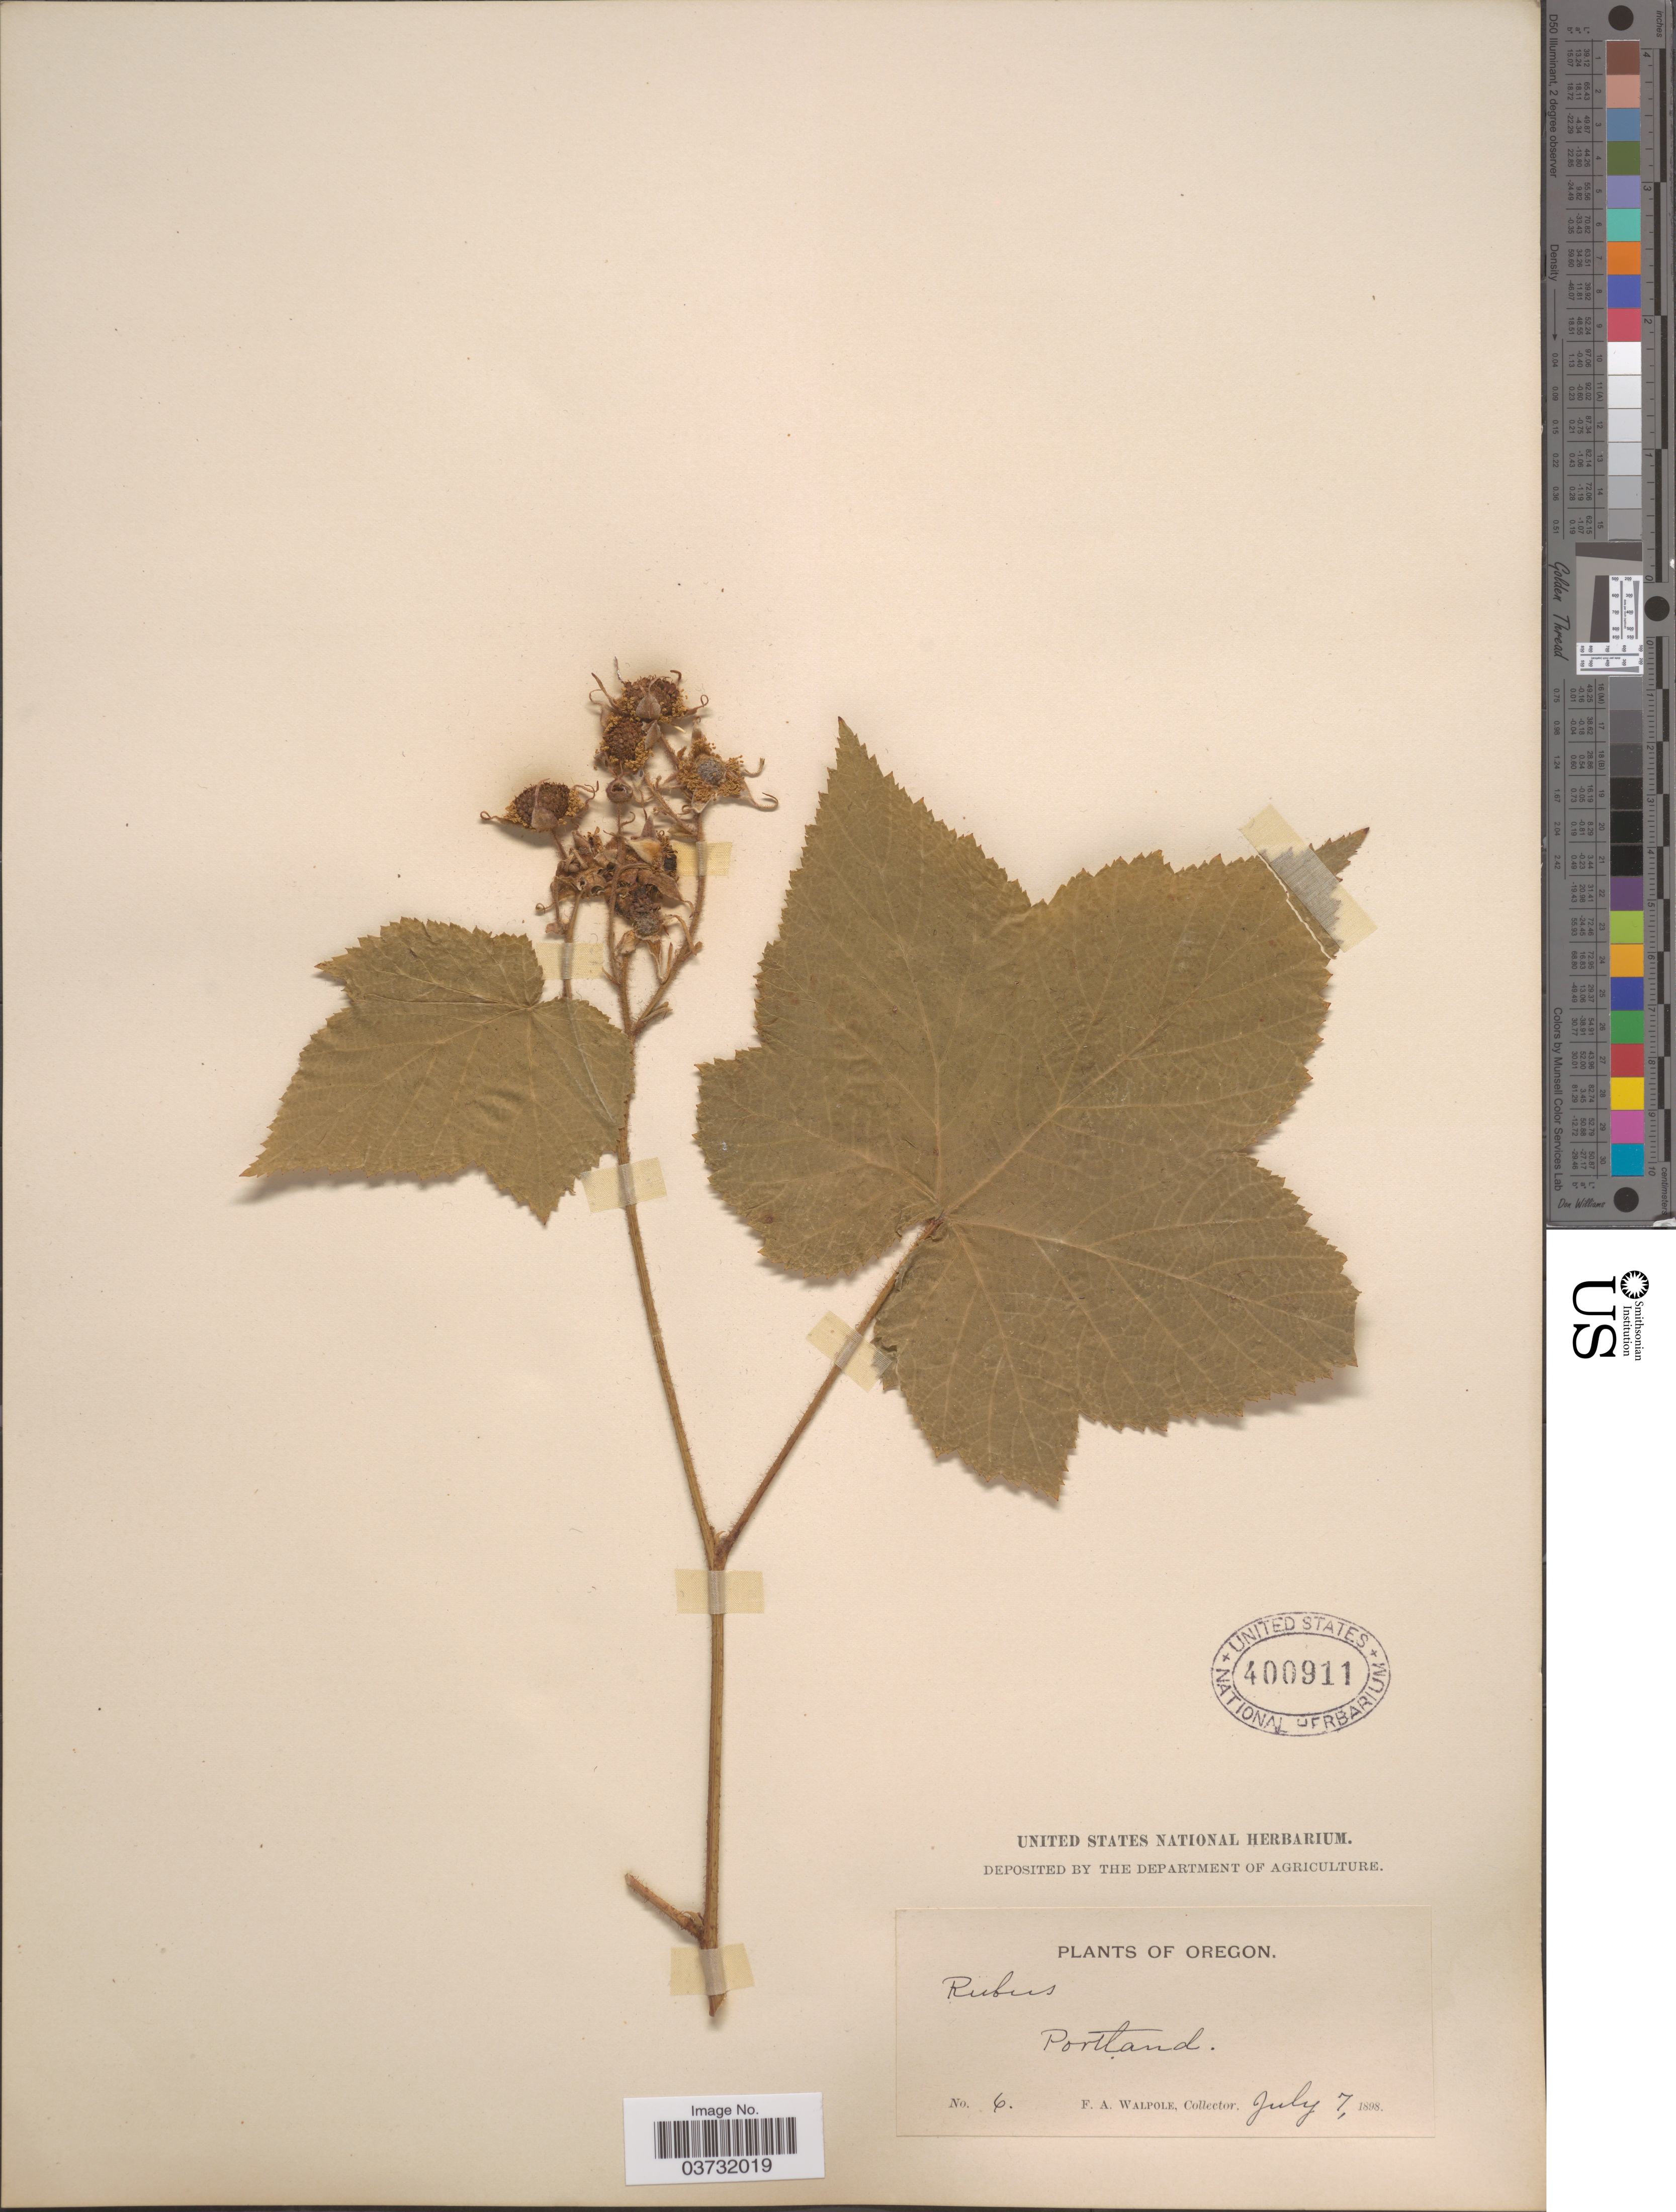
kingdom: Plantae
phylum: Tracheophyta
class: Magnoliopsida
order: Rosales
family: Rosaceae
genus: Rubus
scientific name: Rubus parviflorus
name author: Nutt.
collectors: F. Walpole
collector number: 6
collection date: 1898-07-07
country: United States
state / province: Oregon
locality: Portland.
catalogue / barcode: US 400911